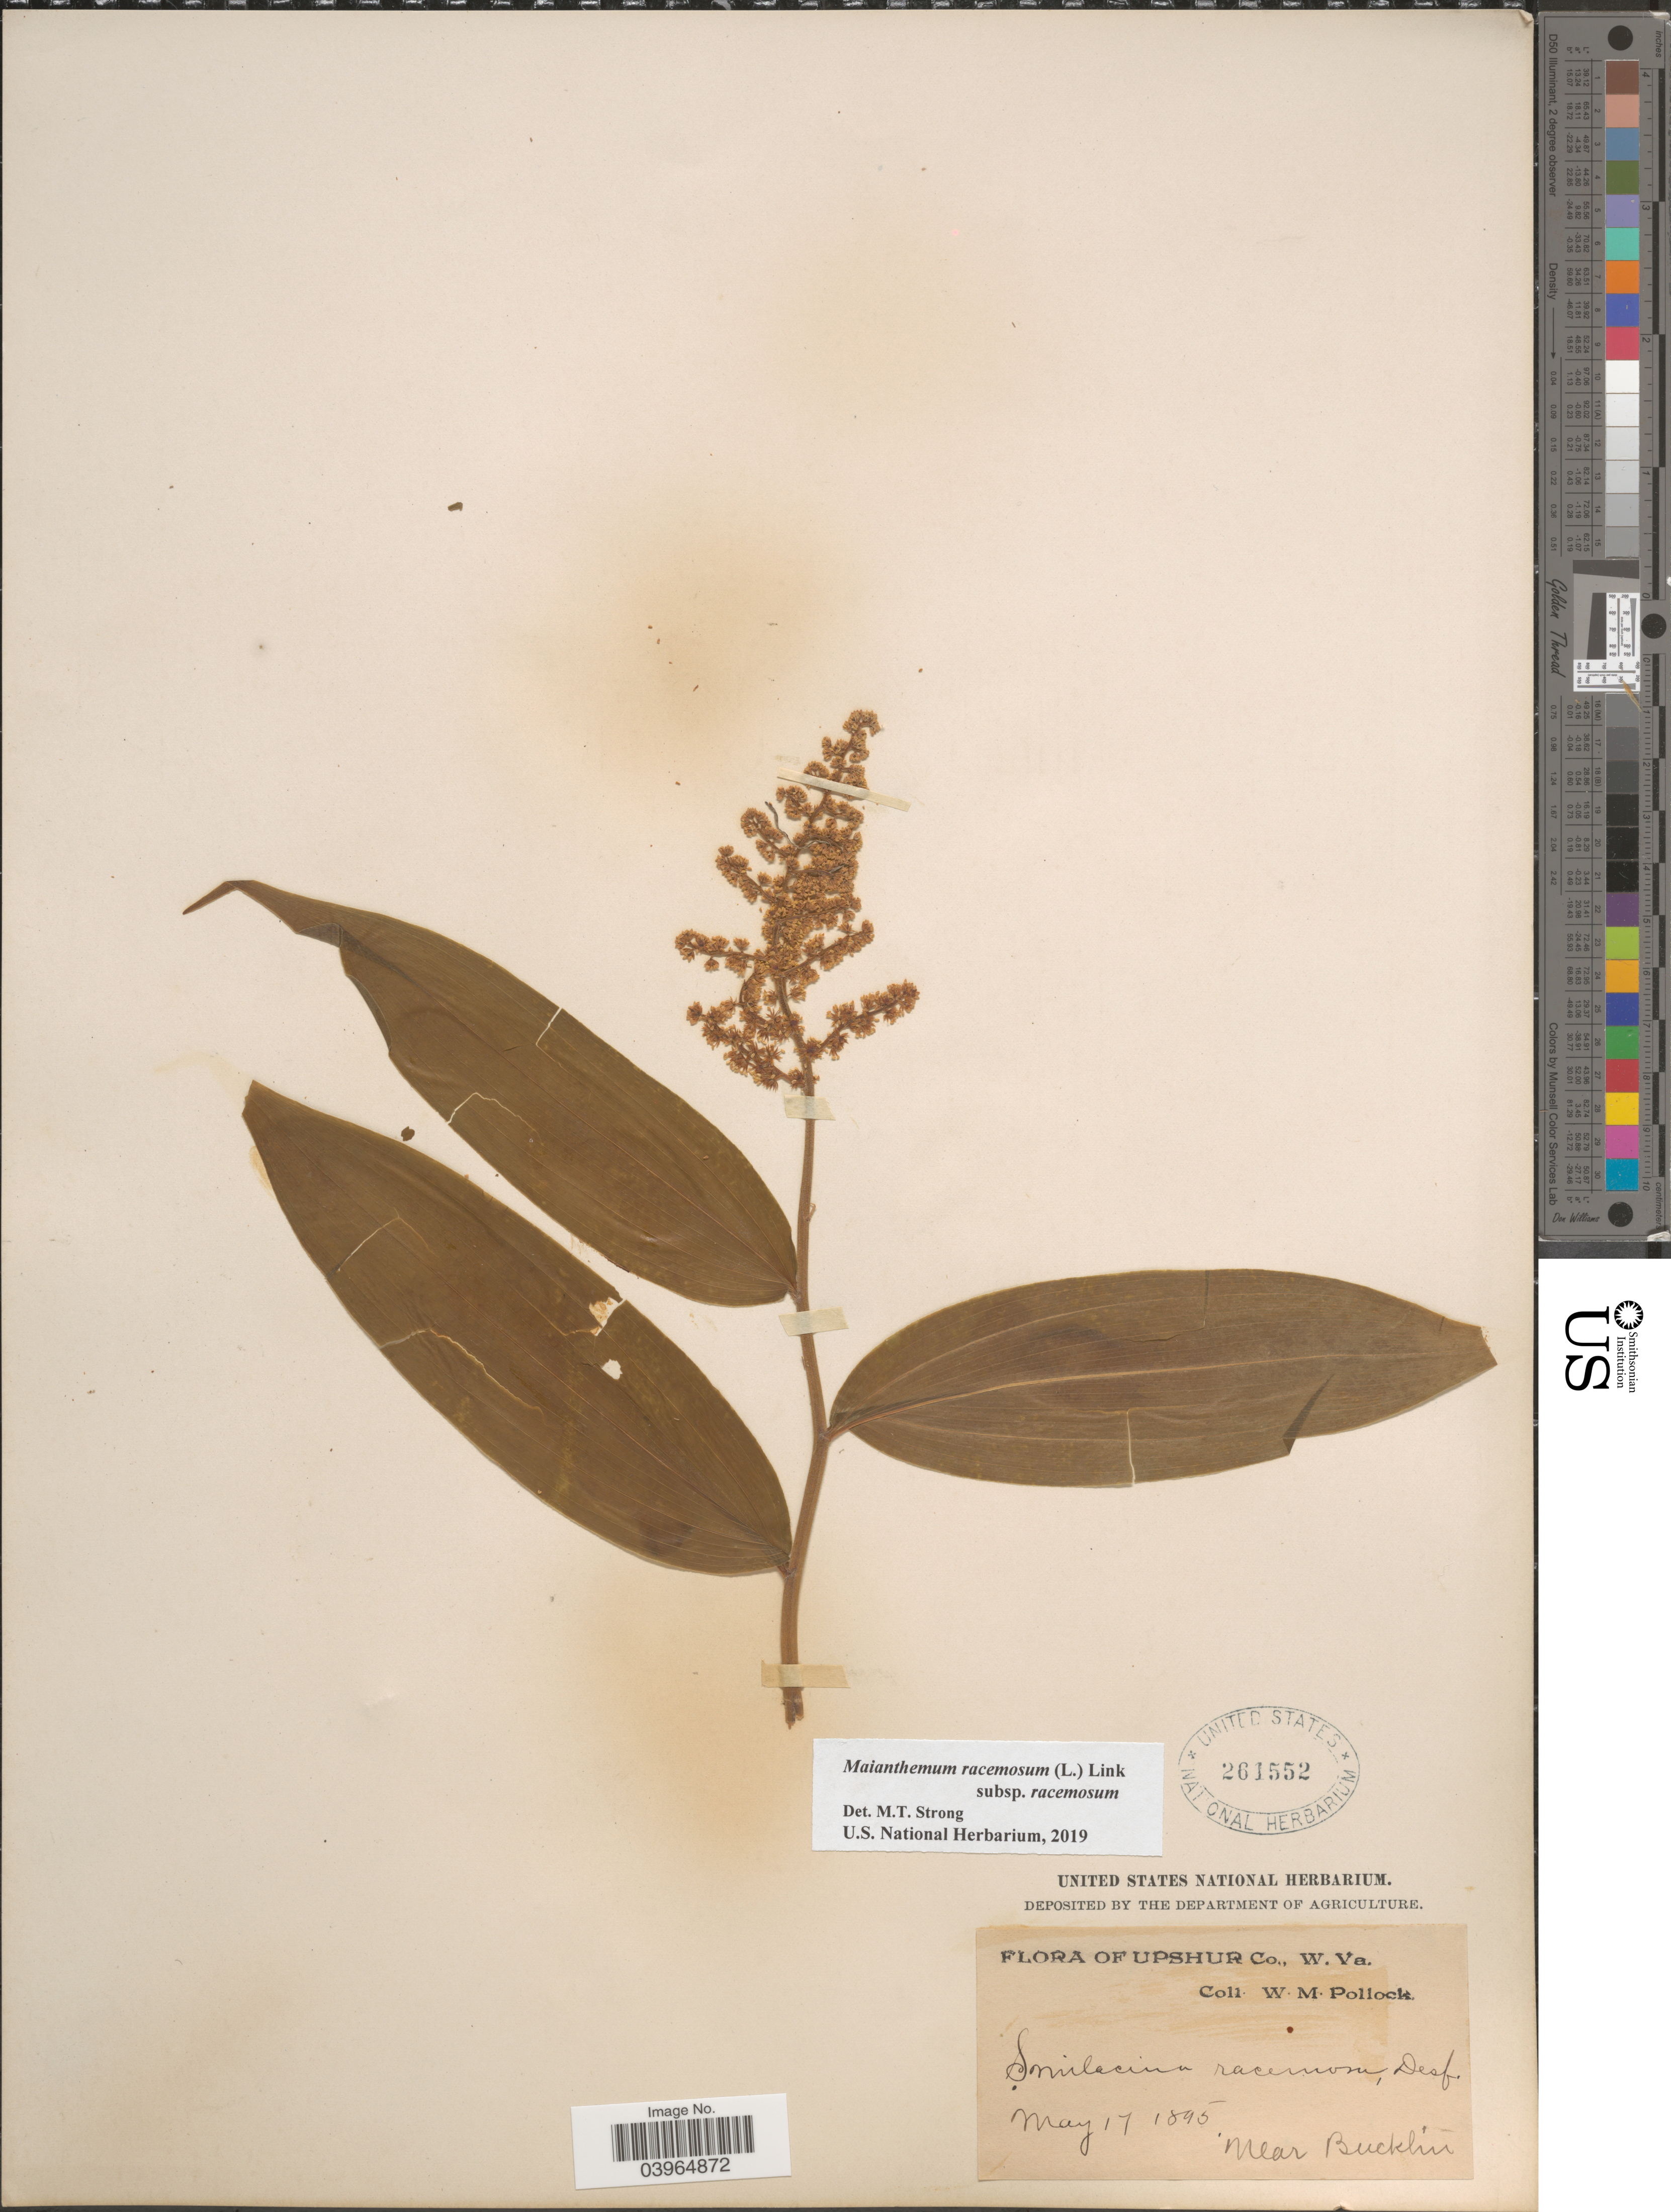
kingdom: Plantae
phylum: Tracheophyta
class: Liliopsida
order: Asparagales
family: Asparagaceae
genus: Maianthemum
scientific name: Maianthemum racemosum subsp. racemosum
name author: (L.) Link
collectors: W. M. Pollock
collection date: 1895-05-17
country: United States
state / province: West Virginia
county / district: Upshur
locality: Near Bucklin.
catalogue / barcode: US 261552